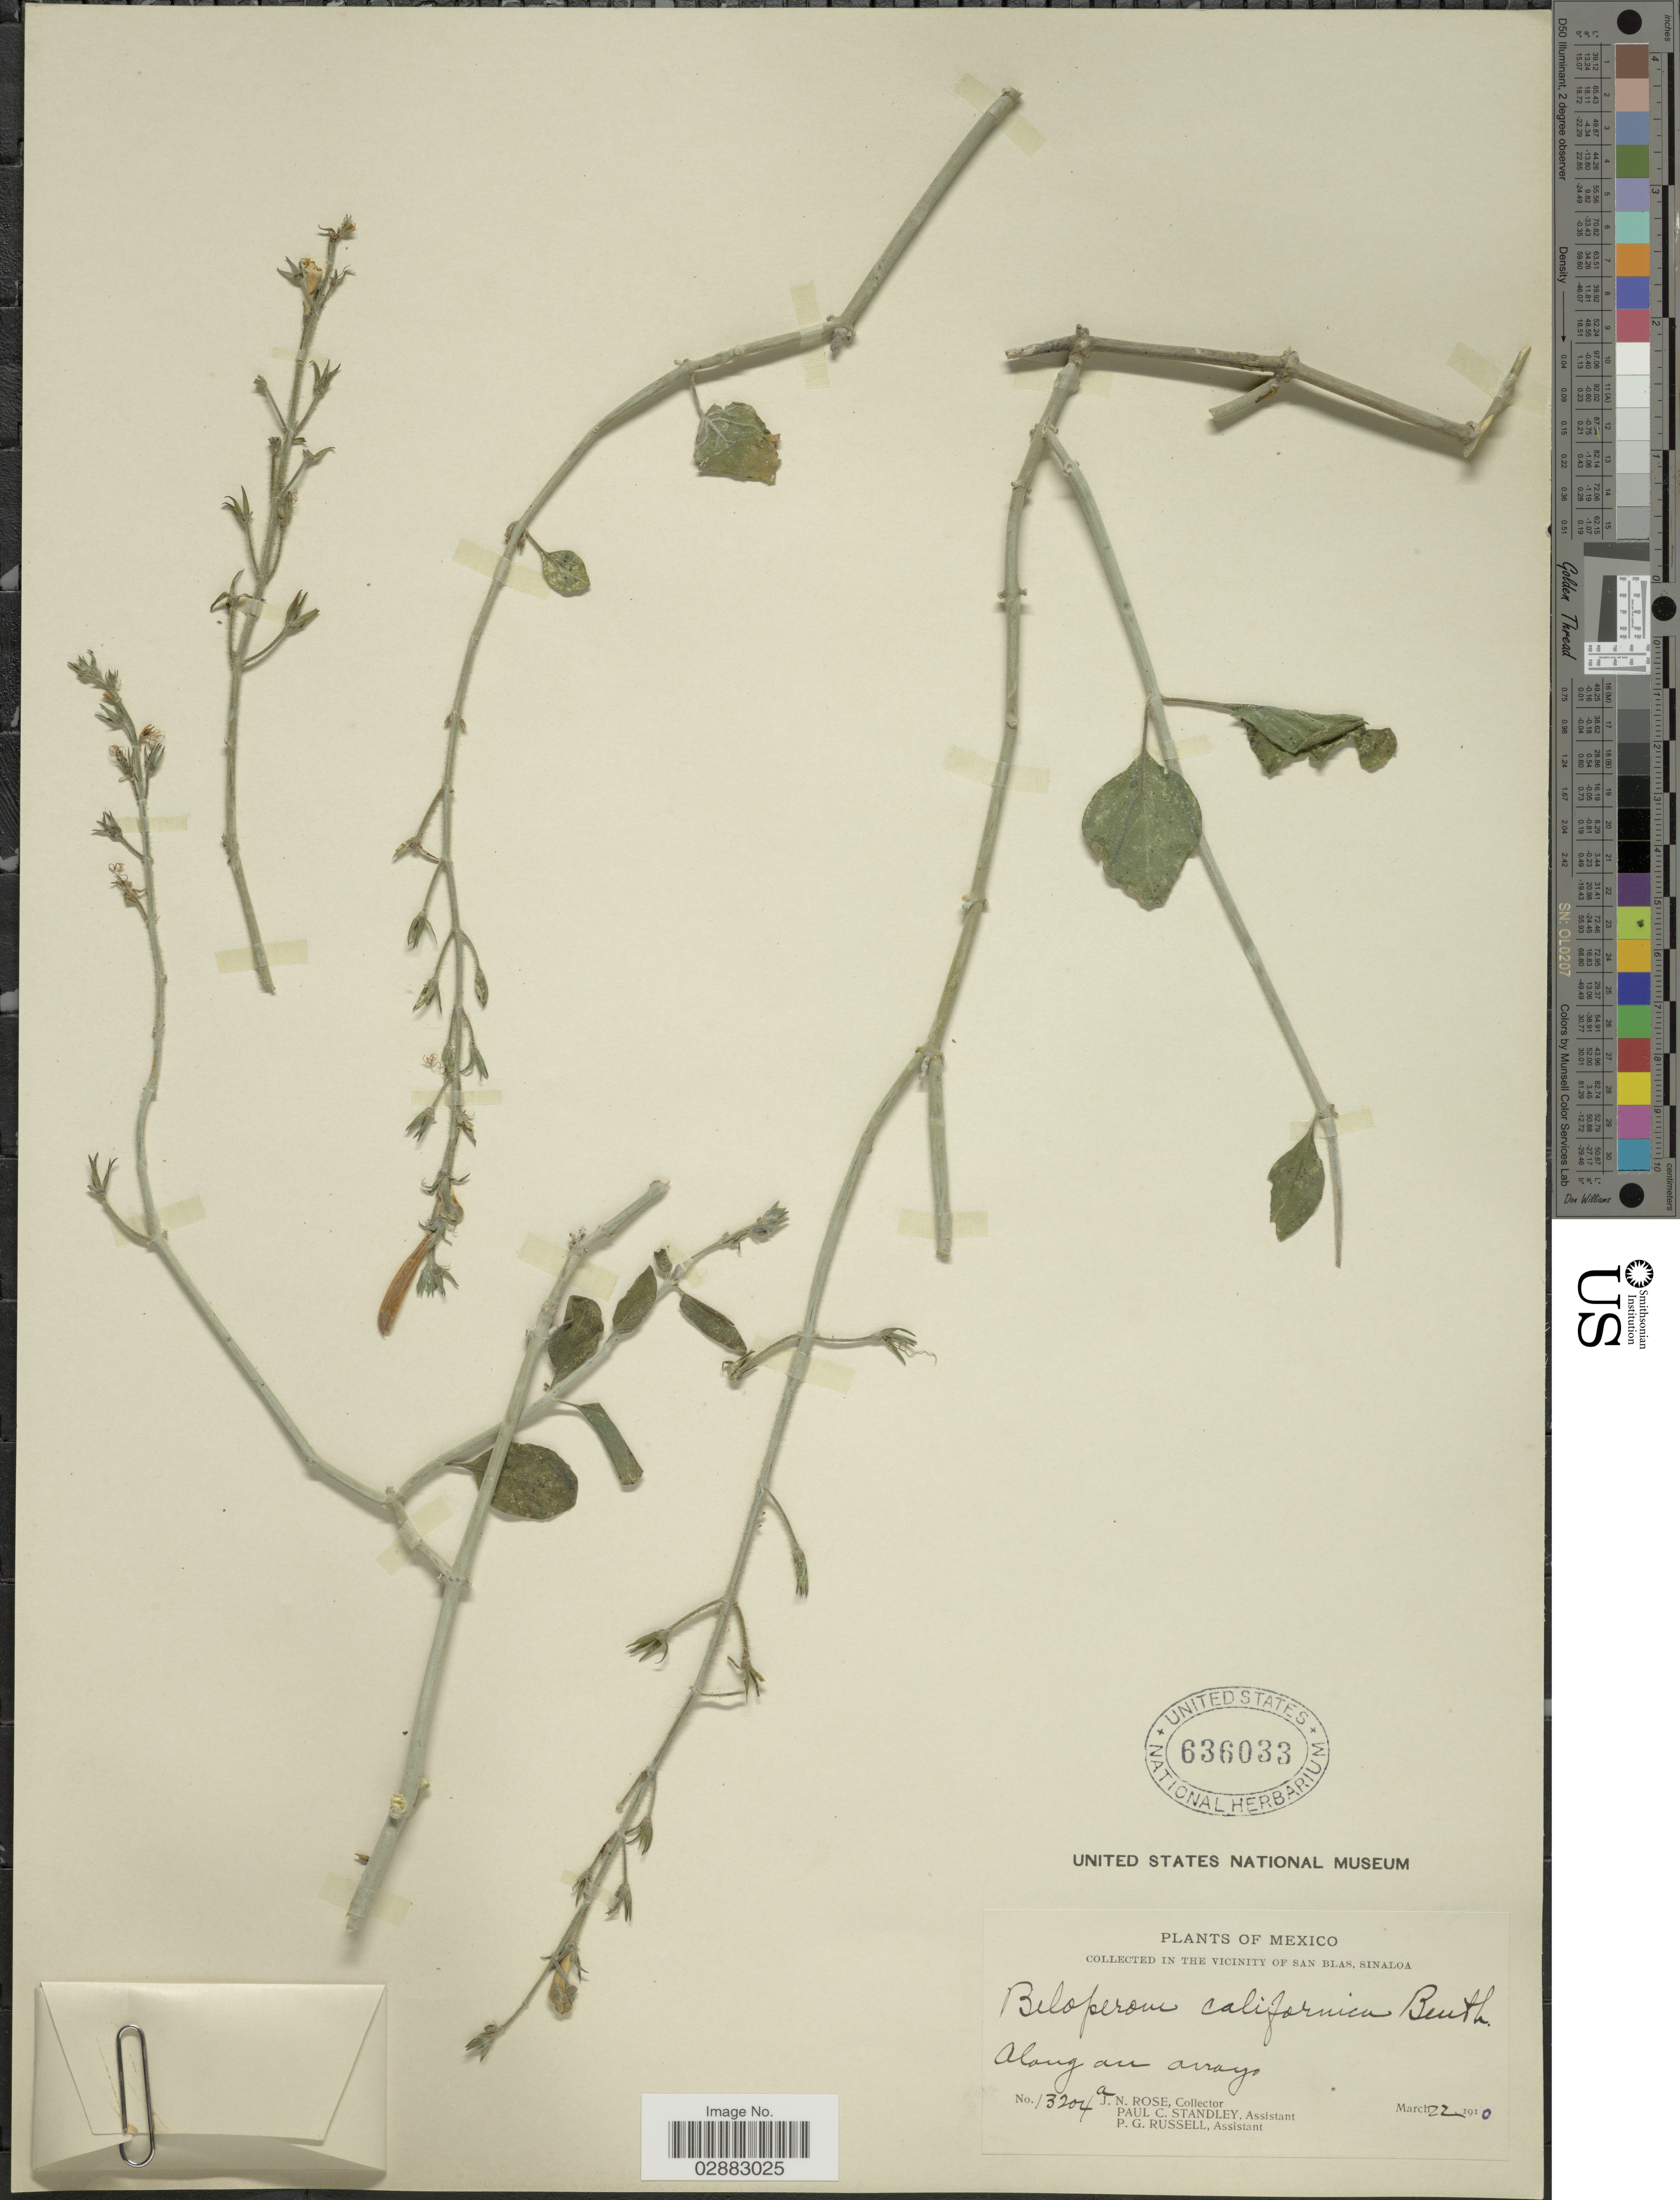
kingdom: Plantae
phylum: Tracheophyta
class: Magnoliopsida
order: Lamiales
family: Acanthaceae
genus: Beloperone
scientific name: Beloperone californica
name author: Benth.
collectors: J. N. Rose, P. C. Standley & P. G. Russell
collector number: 13204a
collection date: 1910-03-22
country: Mexico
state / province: Sinaloa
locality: Vicinity of San Blas, Along an arroyo.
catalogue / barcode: US 636033